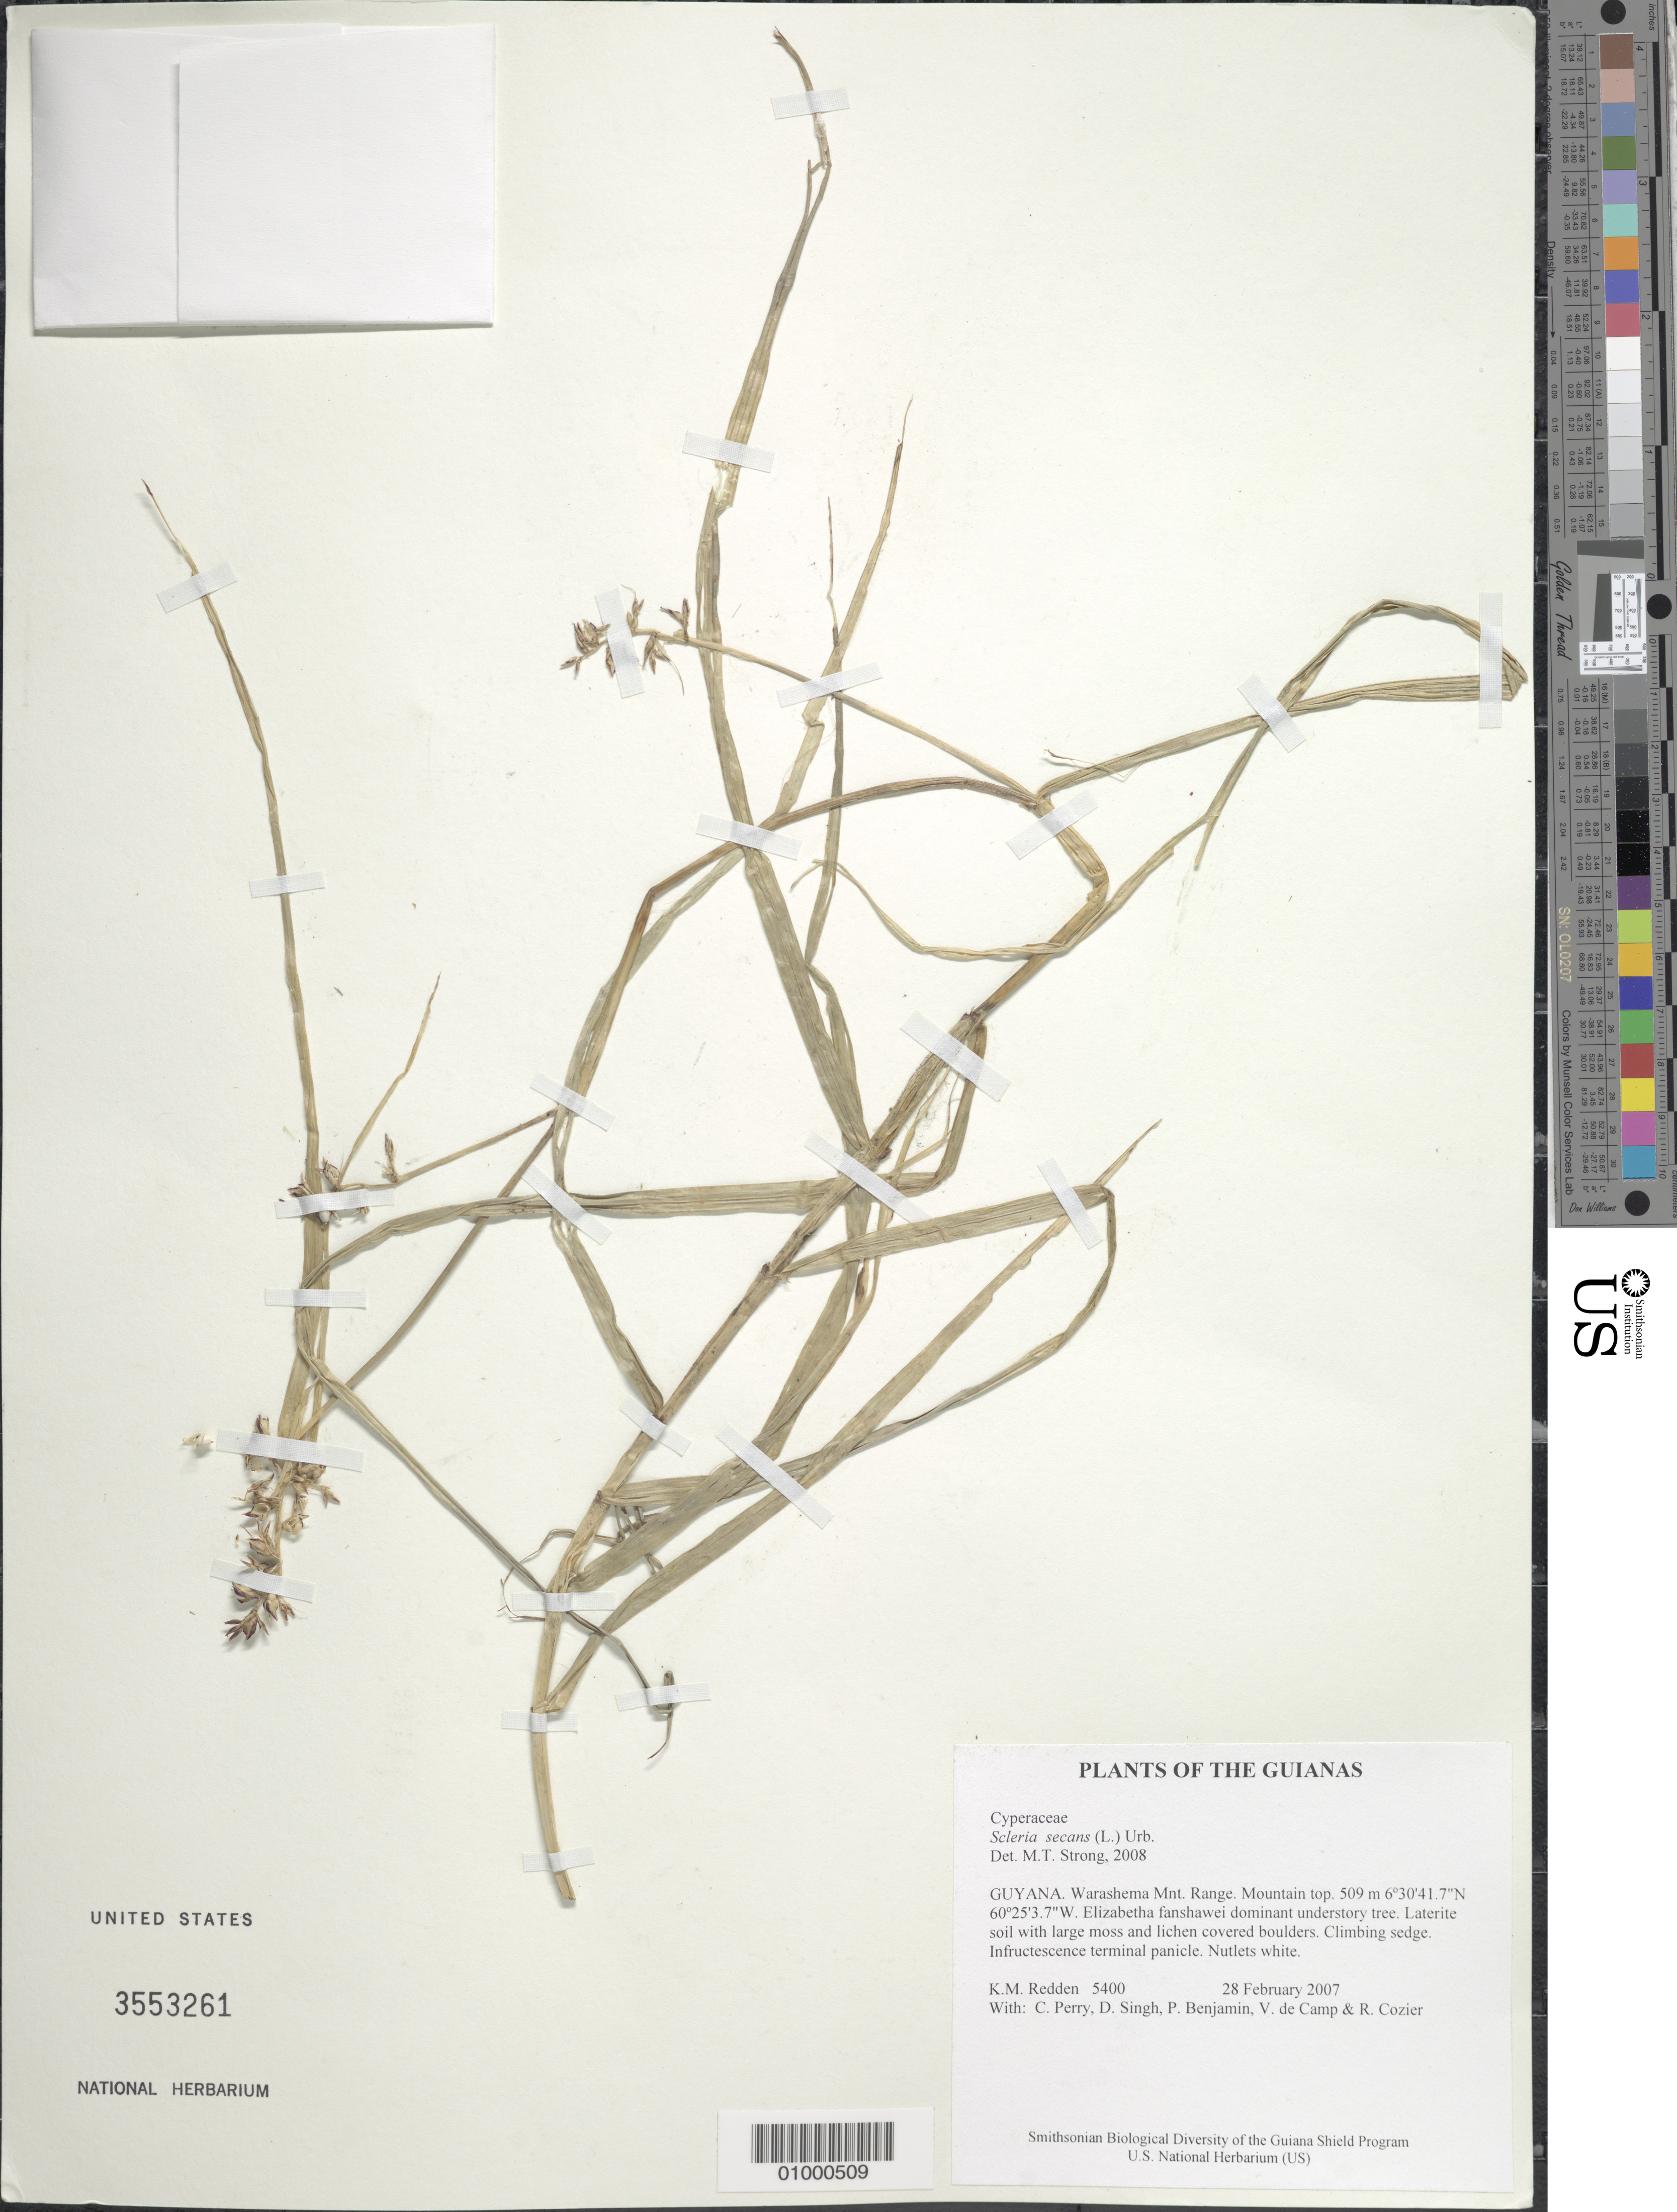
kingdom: Plantae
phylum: Tracheophyta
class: Liliopsida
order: Poales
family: Cyperaceae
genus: Scleria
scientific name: Scleria secans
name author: (L.) Urb.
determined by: Strong, M. T., (US), Smithsonian Institution - National Museum of Natural History (UNITED STATES)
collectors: K. M. Redden, C. Perry, D. Singh, P. Benjamin, V. De Camp & R. Cozier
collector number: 5400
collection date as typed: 28 February 2007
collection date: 2007-02-28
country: Guyana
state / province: Cuyuni-Mazaruni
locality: Warashema Mnt. Range. Mountain top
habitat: Elizabetha fanshawei dominant understory tree. Laterite soil with large moss and lichen covered boulders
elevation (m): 509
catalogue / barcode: US 3553261